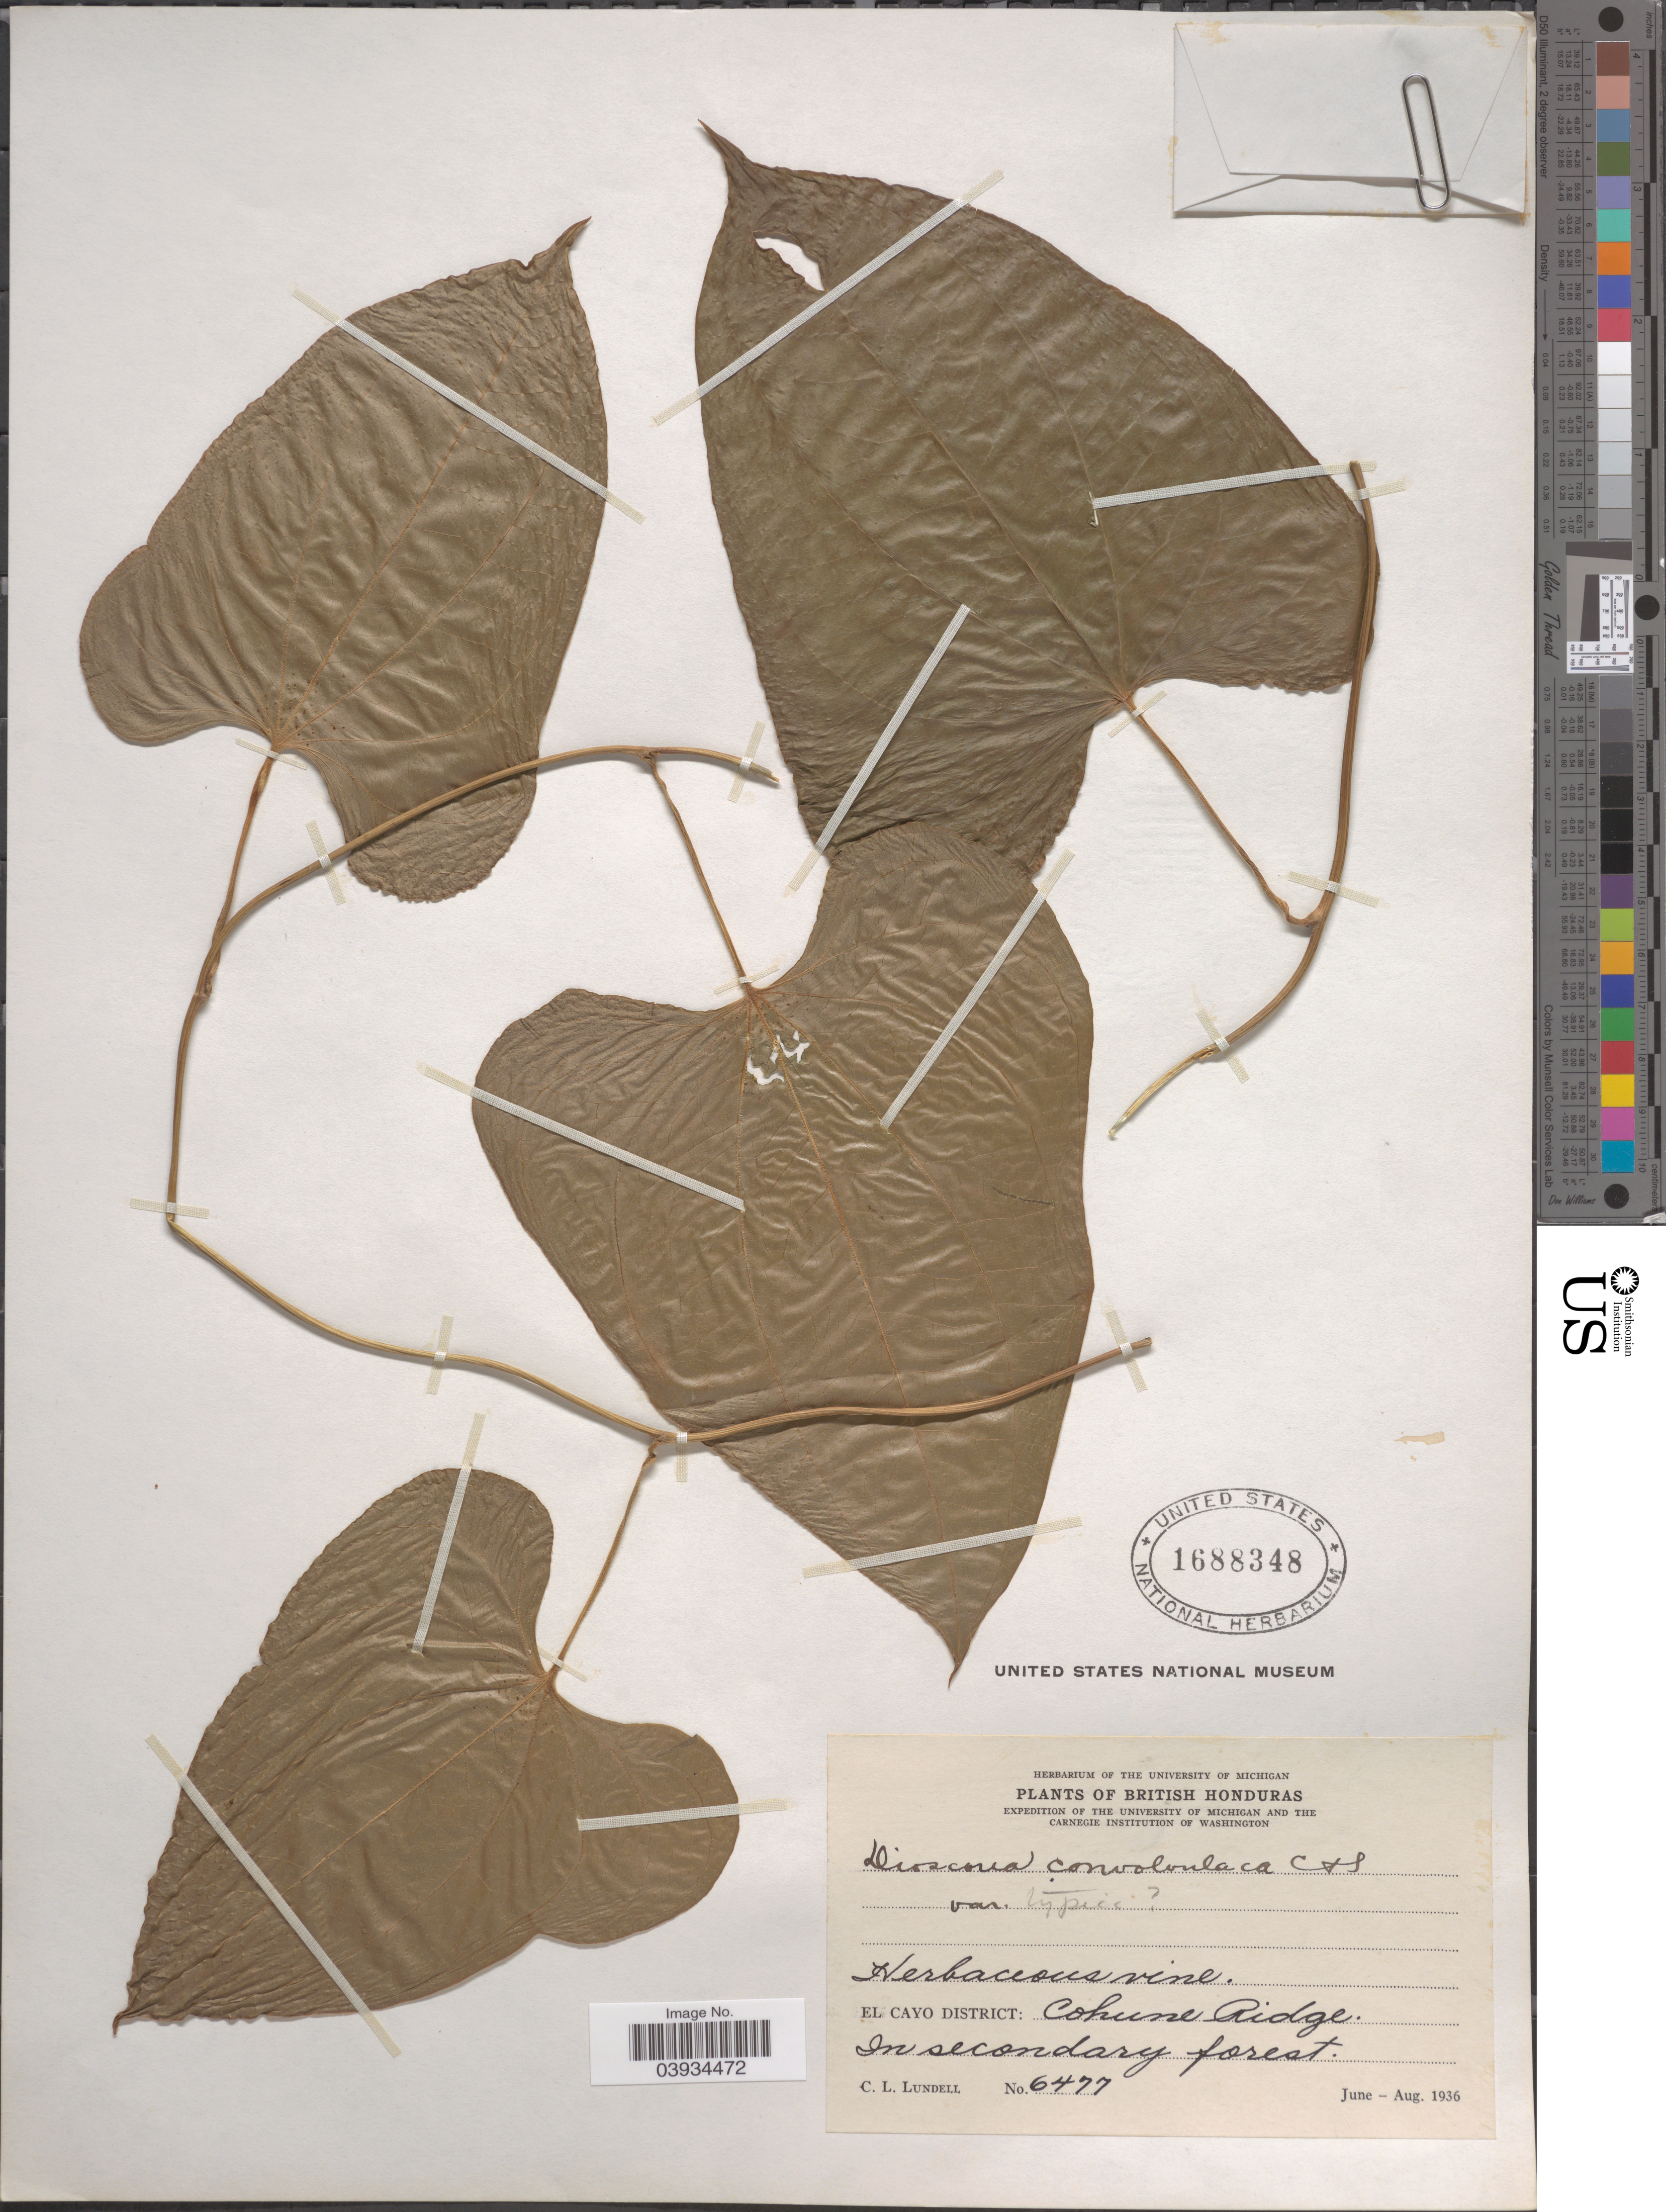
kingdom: Plantae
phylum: Tracheophyta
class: Liliopsida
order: Dioscoreales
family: Dioscoreaceae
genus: Dioscorea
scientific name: Dioscorea convolvulacea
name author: Schltdl. & Cham.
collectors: C. L. Lundell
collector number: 6477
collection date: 1936-06/1936-08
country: Belize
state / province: Cayo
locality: British Honduras. El Cayo District: Cohune Ridge. In secondary forest.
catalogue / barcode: US 1688348